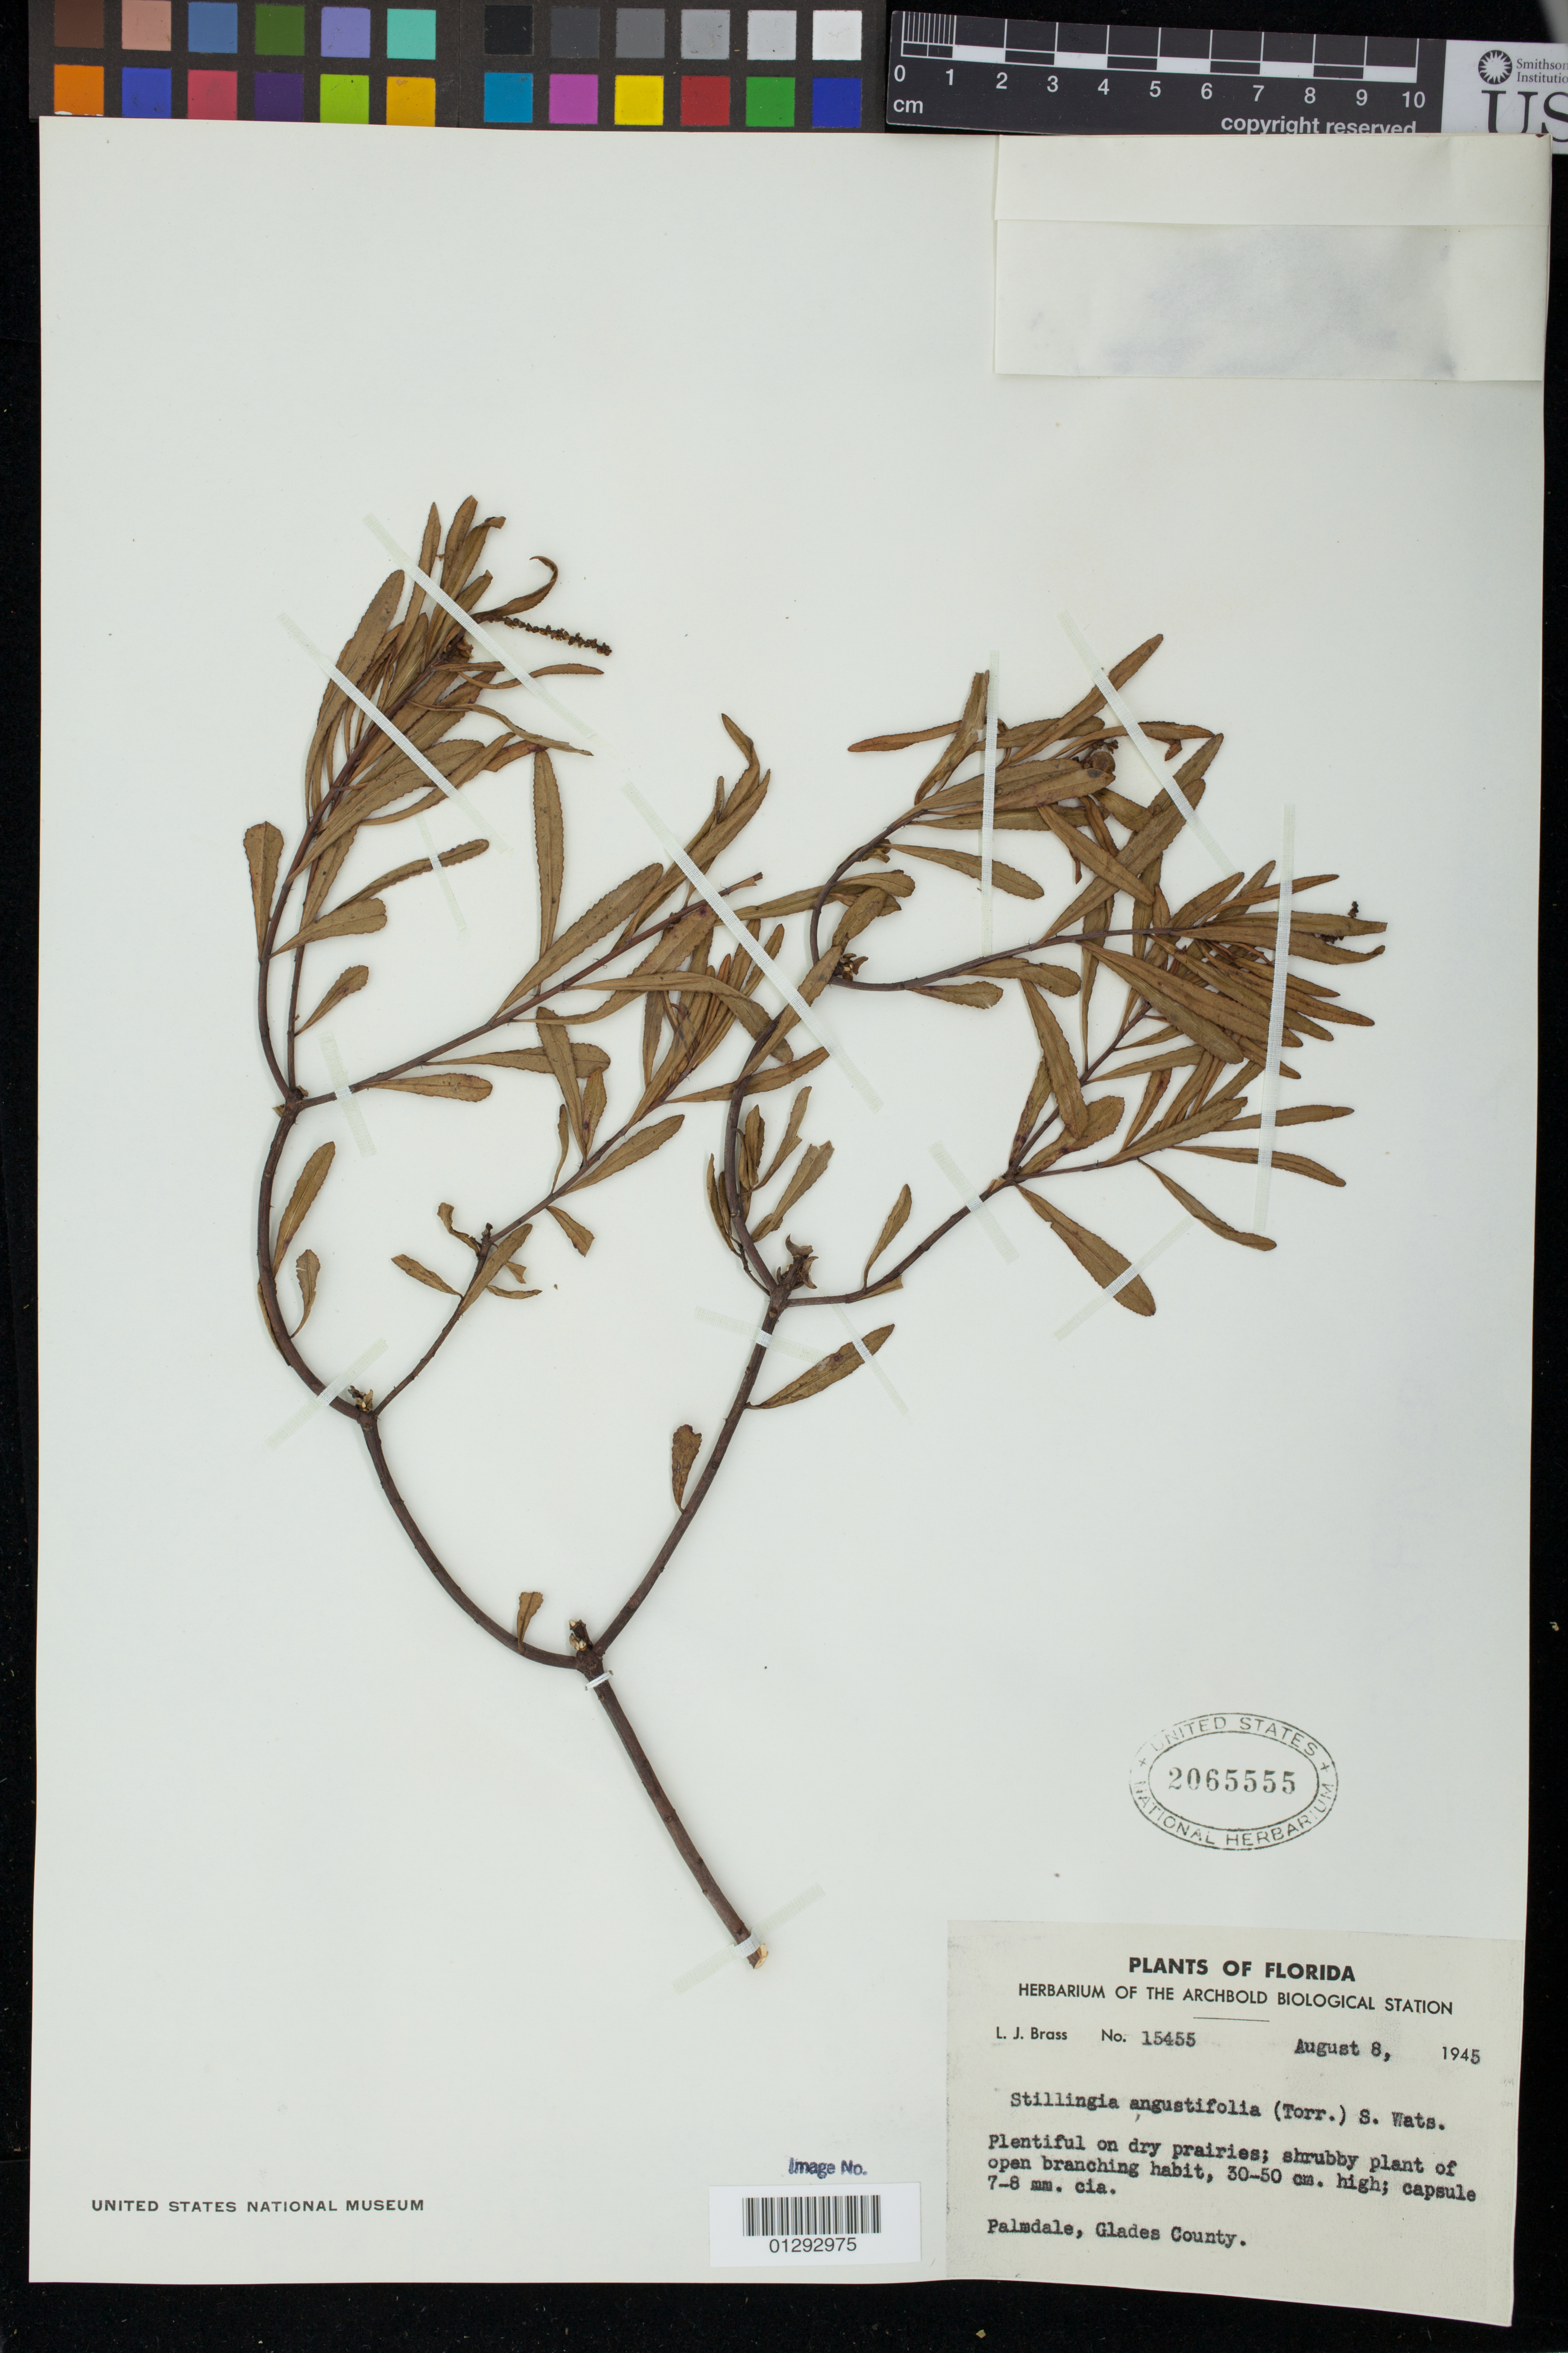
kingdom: Plantae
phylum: Tracheophyta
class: Magnoliopsida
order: Malpighiales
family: Euphorbiaceae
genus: Stillingia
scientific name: Stillingia sylvatica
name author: L.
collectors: L. J. Brass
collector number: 15455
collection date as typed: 08 Aug 1945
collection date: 1945-08-08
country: United States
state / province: Florida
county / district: Glades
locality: Palmdale.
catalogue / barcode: US 2065555